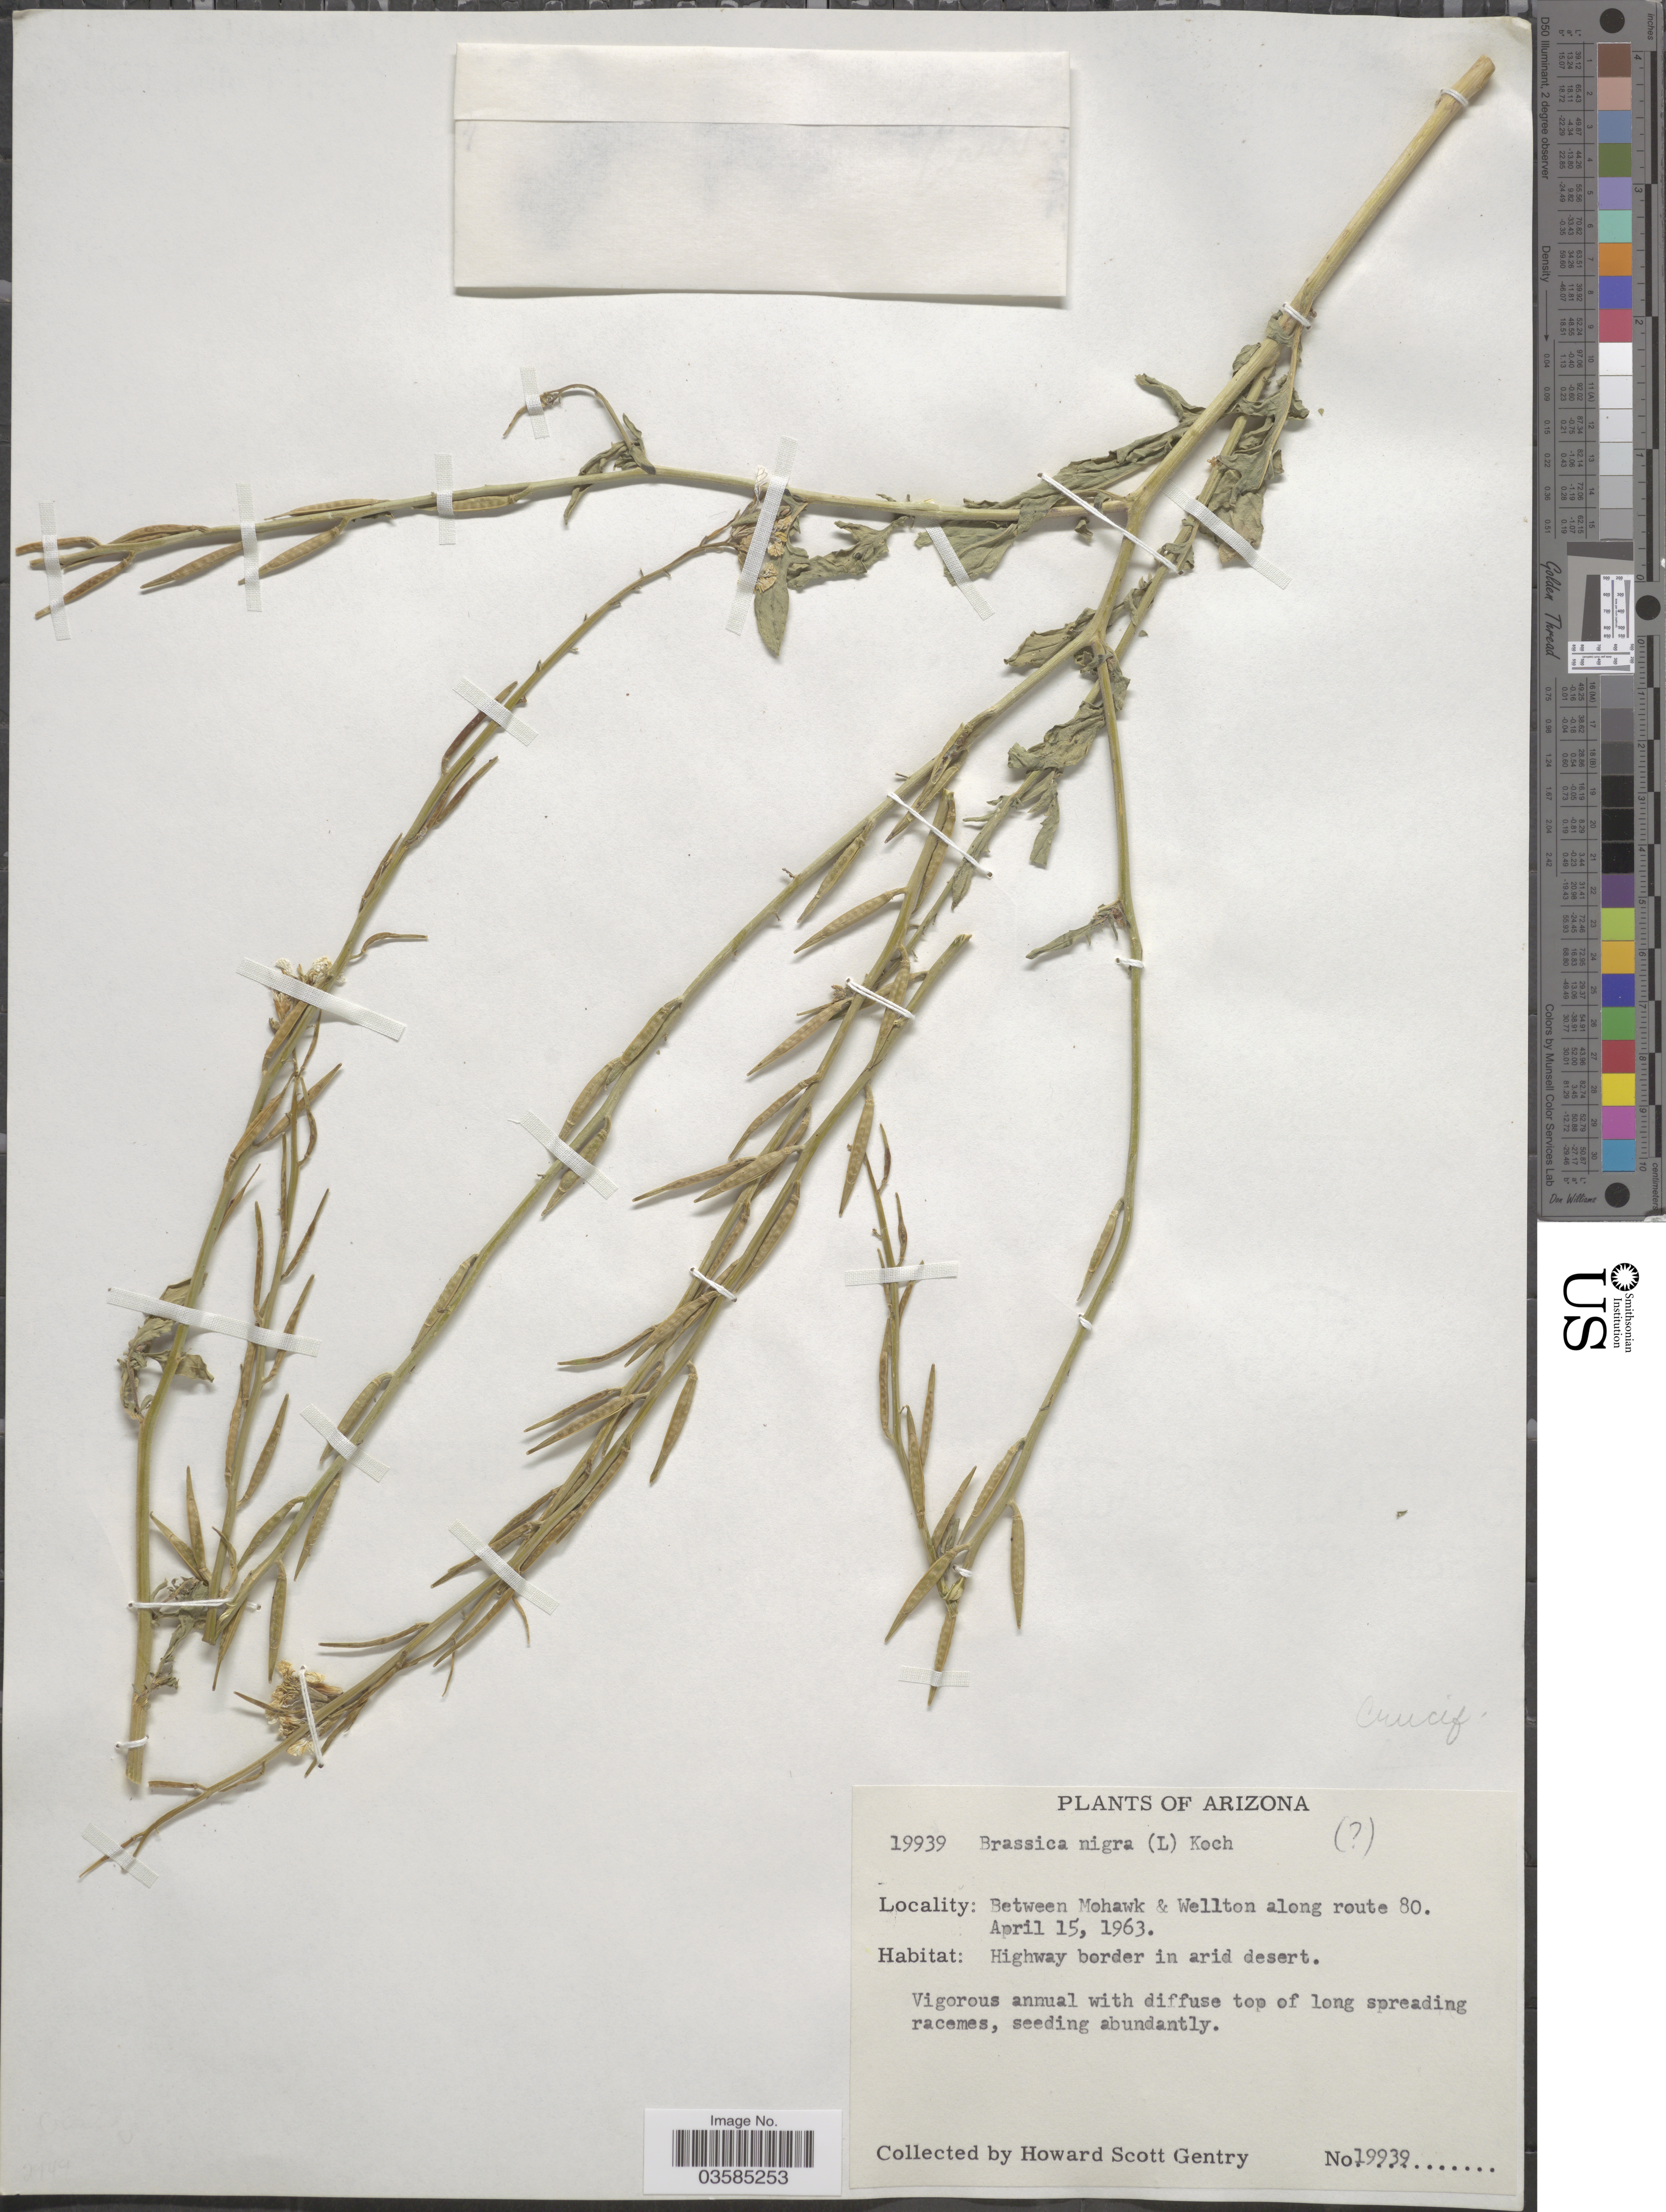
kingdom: Plantae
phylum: Tracheophyta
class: Magnoliopsida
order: Brassicales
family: Brassicaceae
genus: Brassica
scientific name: Brassica nigra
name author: (L.) W.D.J. Koch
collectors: H. S. Gentry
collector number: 19939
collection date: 1963-04-15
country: United States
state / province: Arizona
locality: Between Mohawk & Wellton along route 80.. Highway border in arid desert.